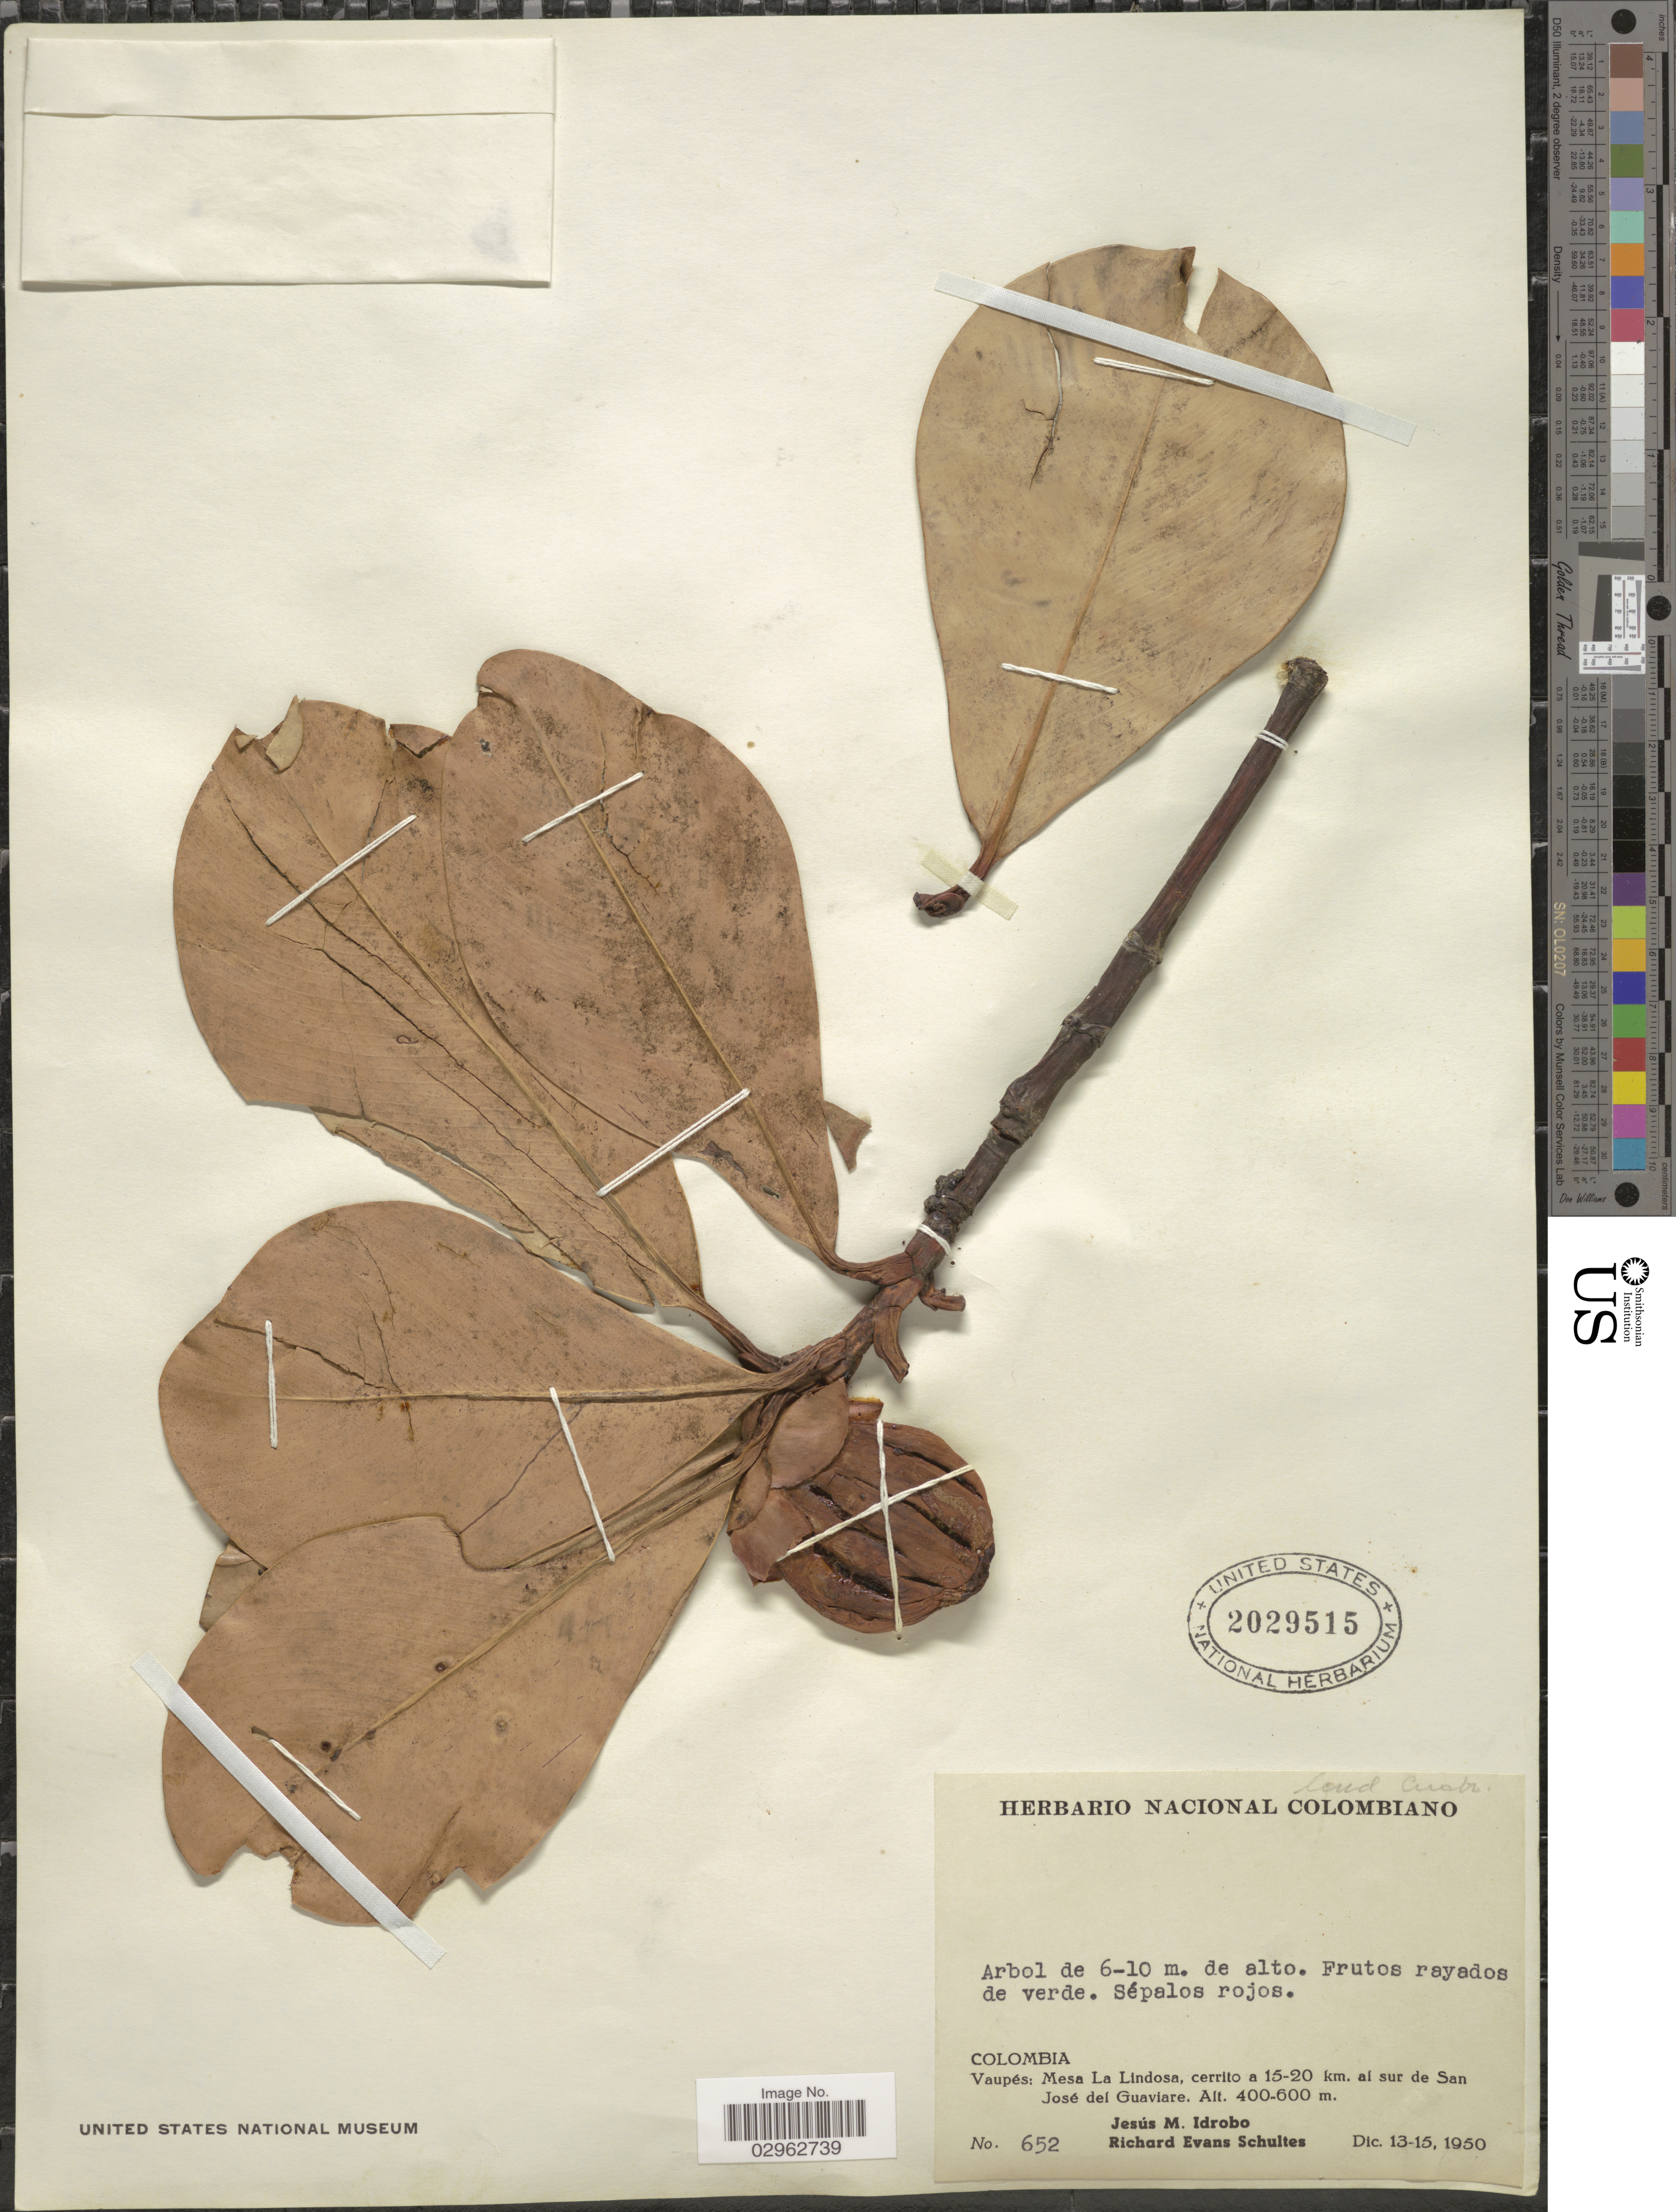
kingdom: Plantae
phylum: Tracheophyta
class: Magnoliopsida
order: Malpighiales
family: Clusiaceae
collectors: J. M. Idrobo & R. E. Schultes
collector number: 652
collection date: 1950-12-13/1950-12-15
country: Colombia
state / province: Vaupés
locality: Mesa La Lindosa, cerrito a 15-20 km. al sur de San José del Guaviare.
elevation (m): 400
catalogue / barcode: US 2029515